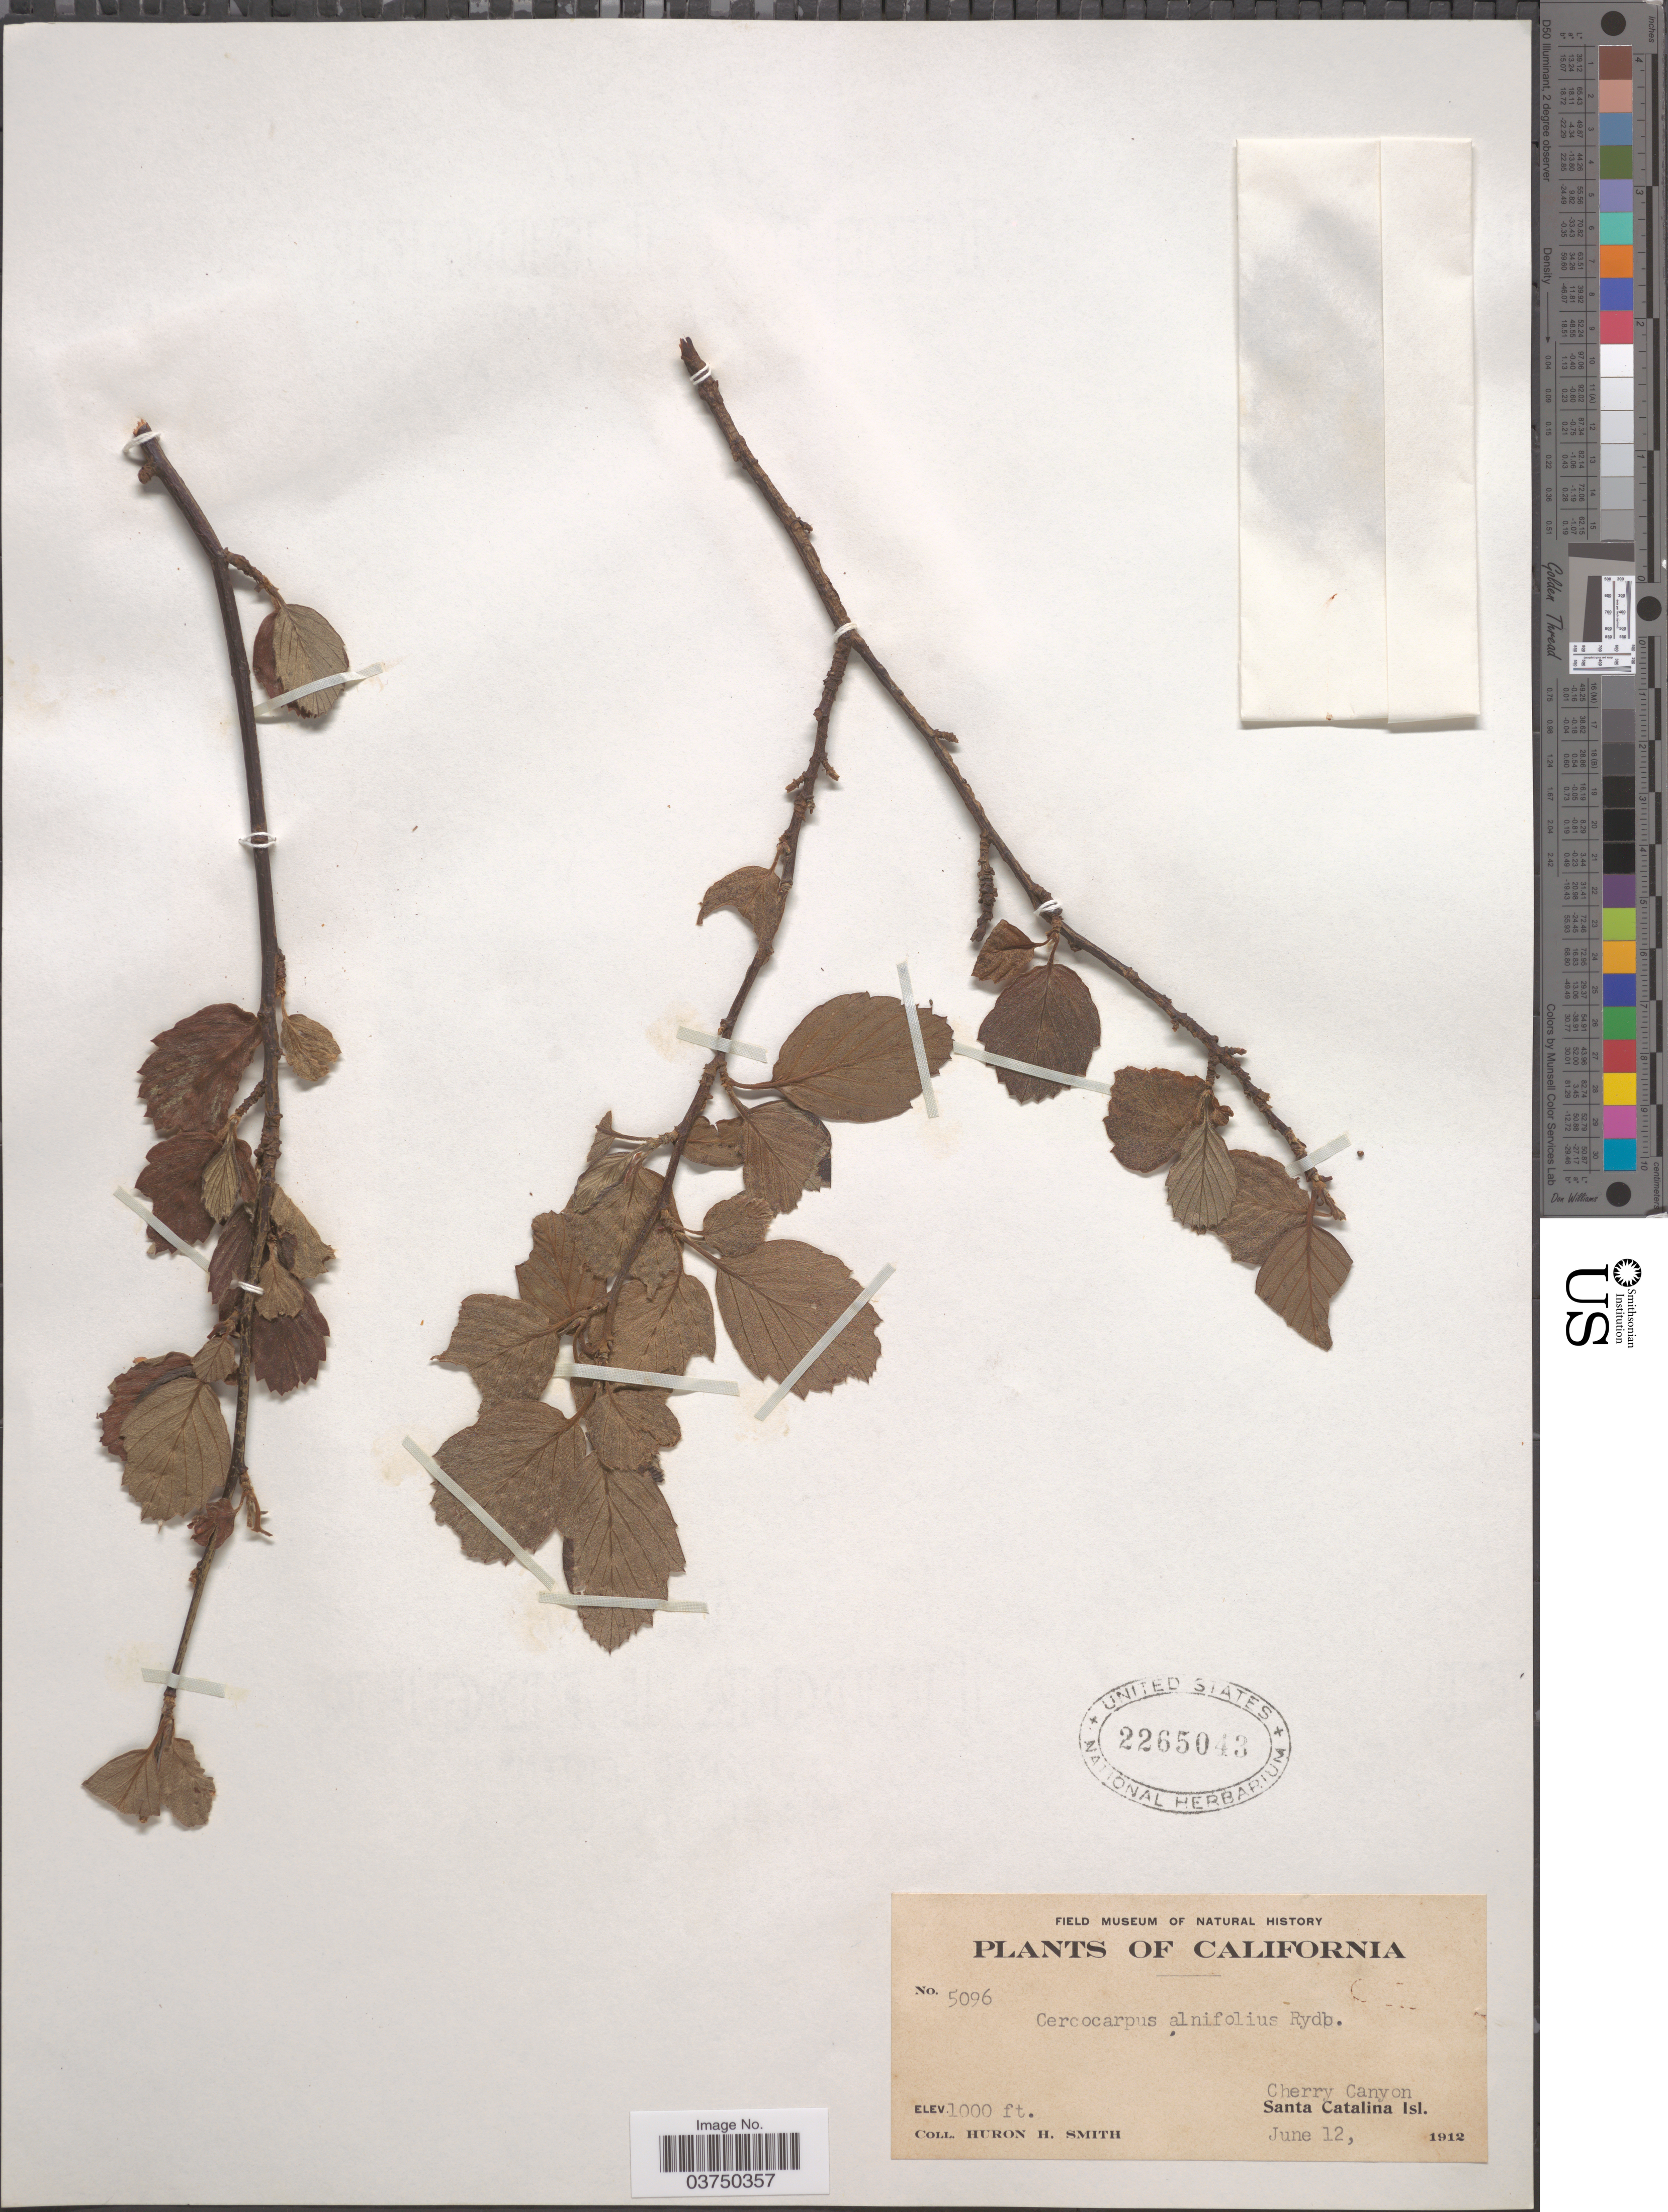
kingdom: Plantae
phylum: Tracheophyta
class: Magnoliopsida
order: Rosales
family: Rosaceae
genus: Cercocarpus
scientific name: Cercocarpus montanus var. traskiae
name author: (Eastw.) F.L. Martin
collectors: Huron H. Smith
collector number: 5096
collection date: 1912-06-12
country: United States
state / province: California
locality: Cherry Canyon. Santa Catalina Isl.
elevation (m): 305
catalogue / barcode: US 2265043